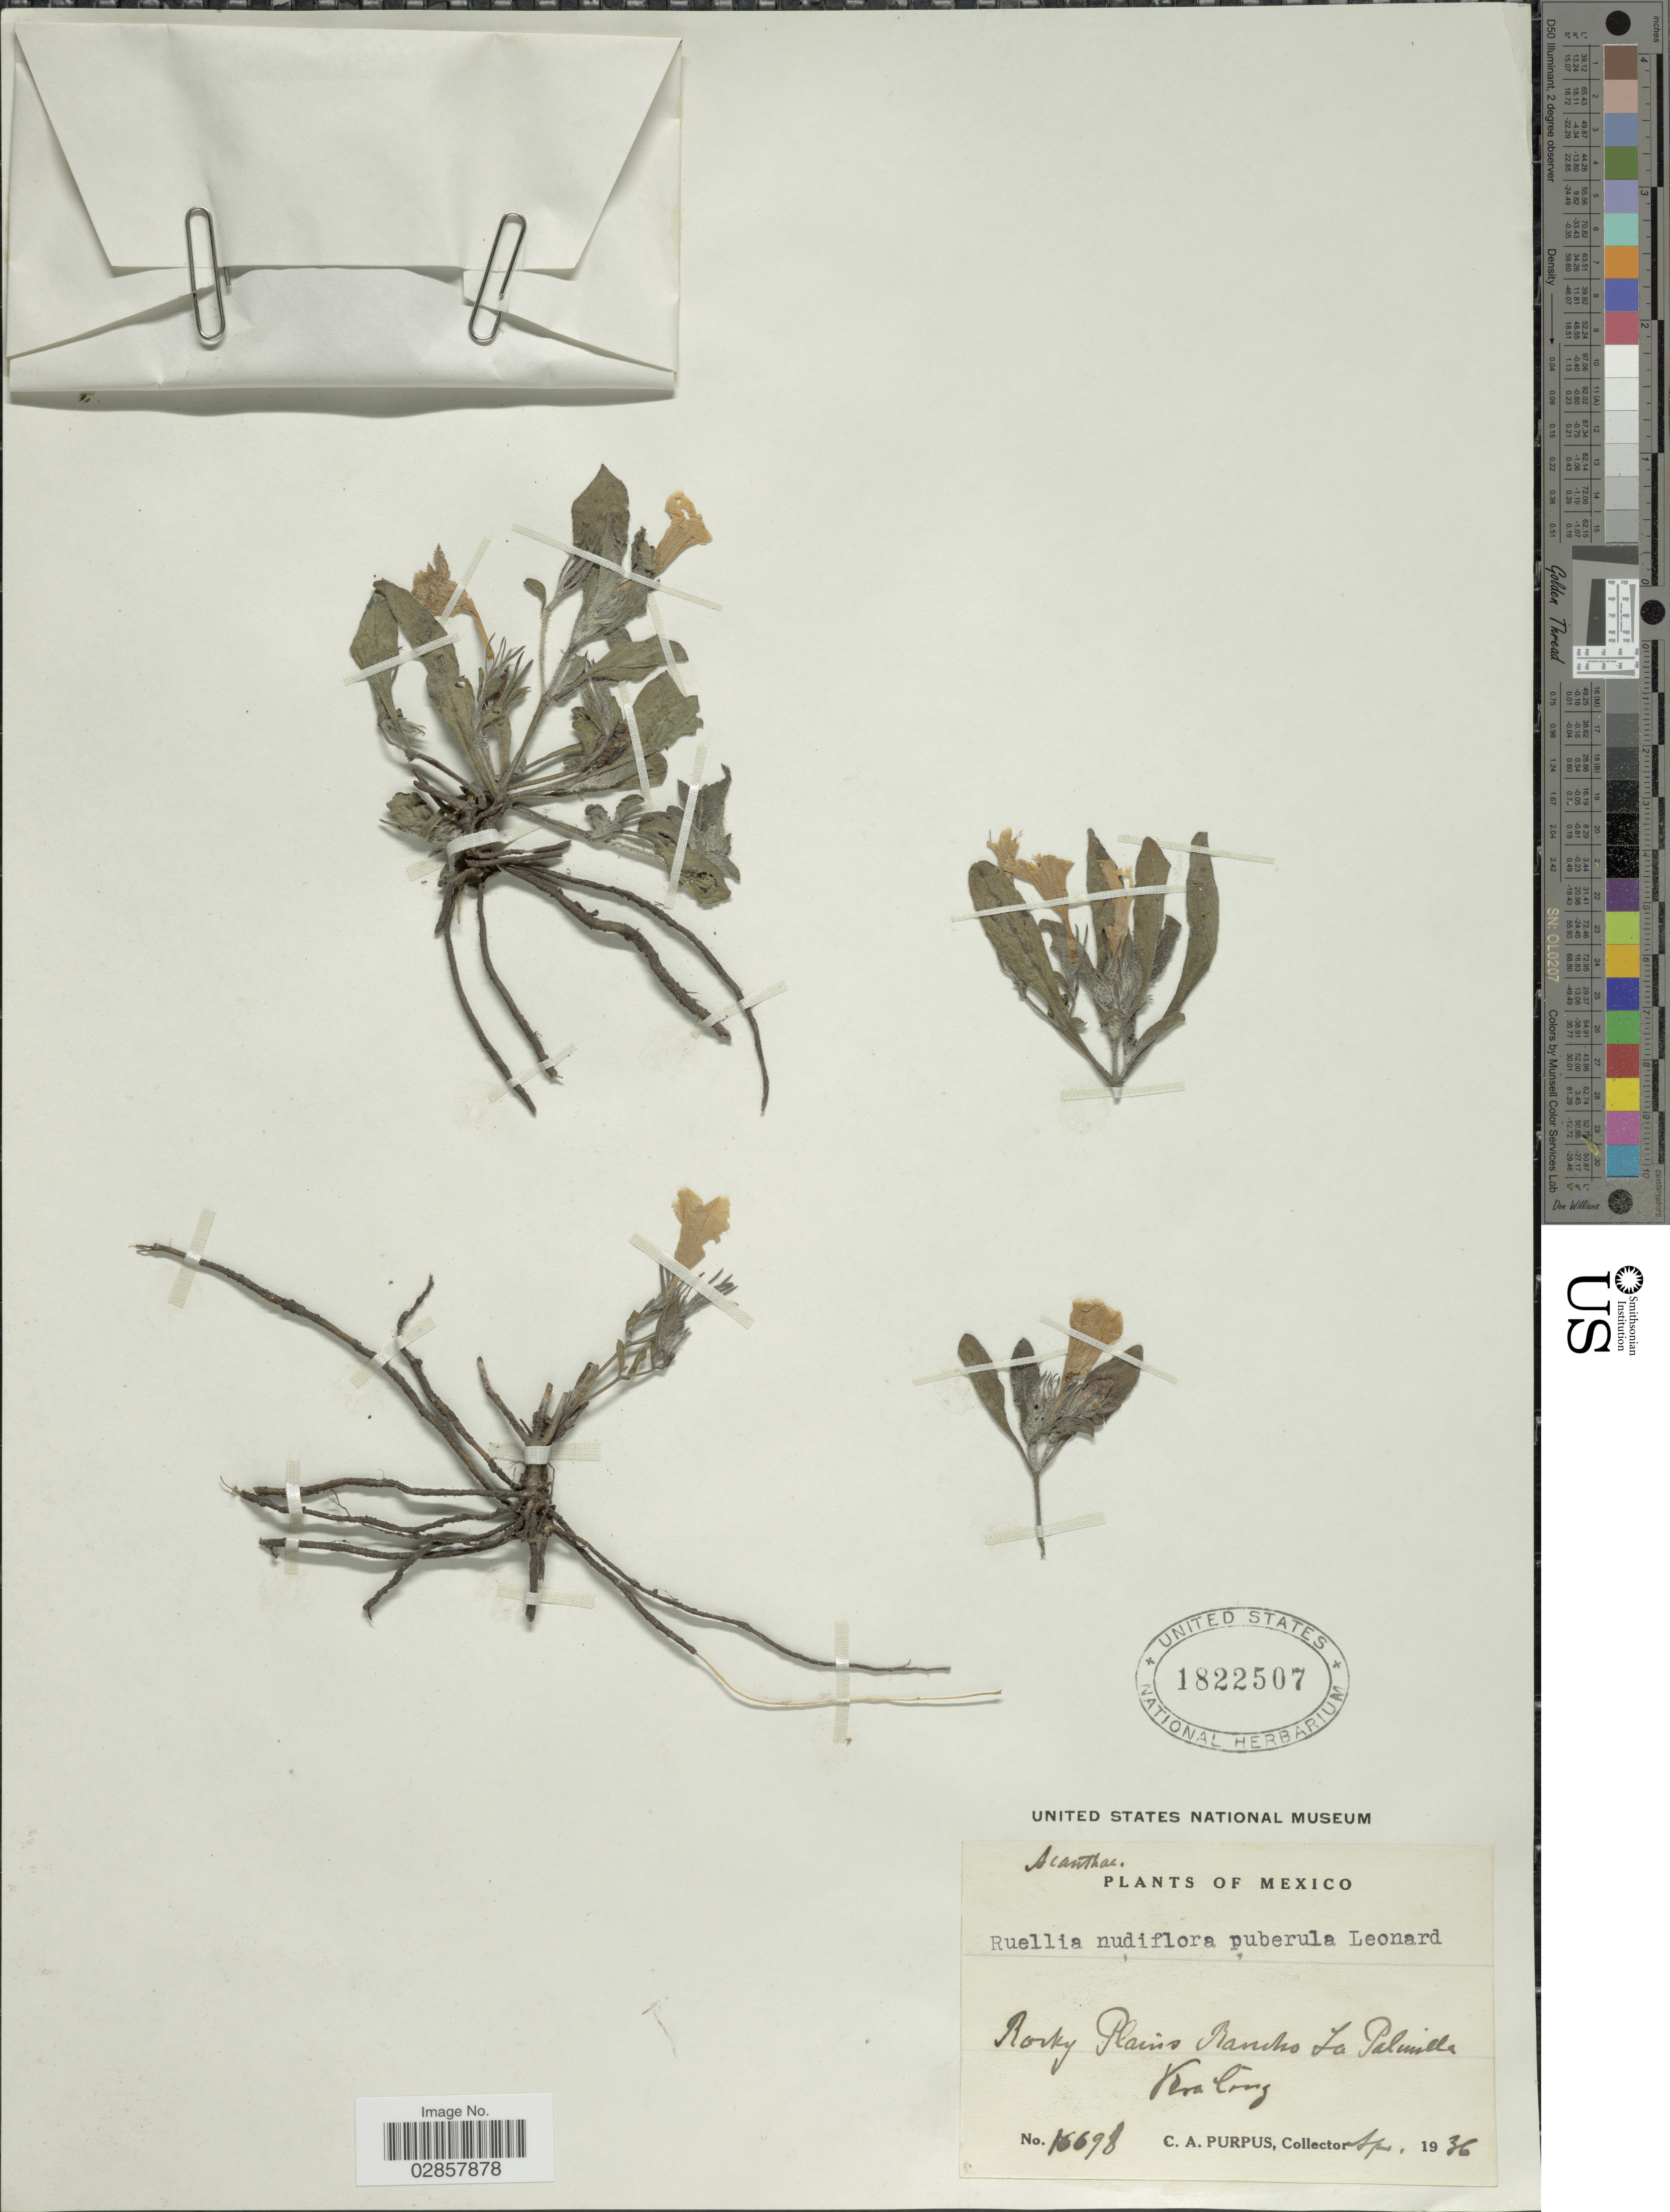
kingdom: Plantae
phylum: Tracheophyta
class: Magnoliopsida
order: Lamiales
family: Acanthaceae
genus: Ruellia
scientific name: Ruellia nudiflora var. puberula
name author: Leonard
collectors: C. A. Purpus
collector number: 16698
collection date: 1936-04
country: Mexico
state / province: Veracruz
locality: Rocky Plains Rancho La Palmilla. Vera Cruz.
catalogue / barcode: US 1822507